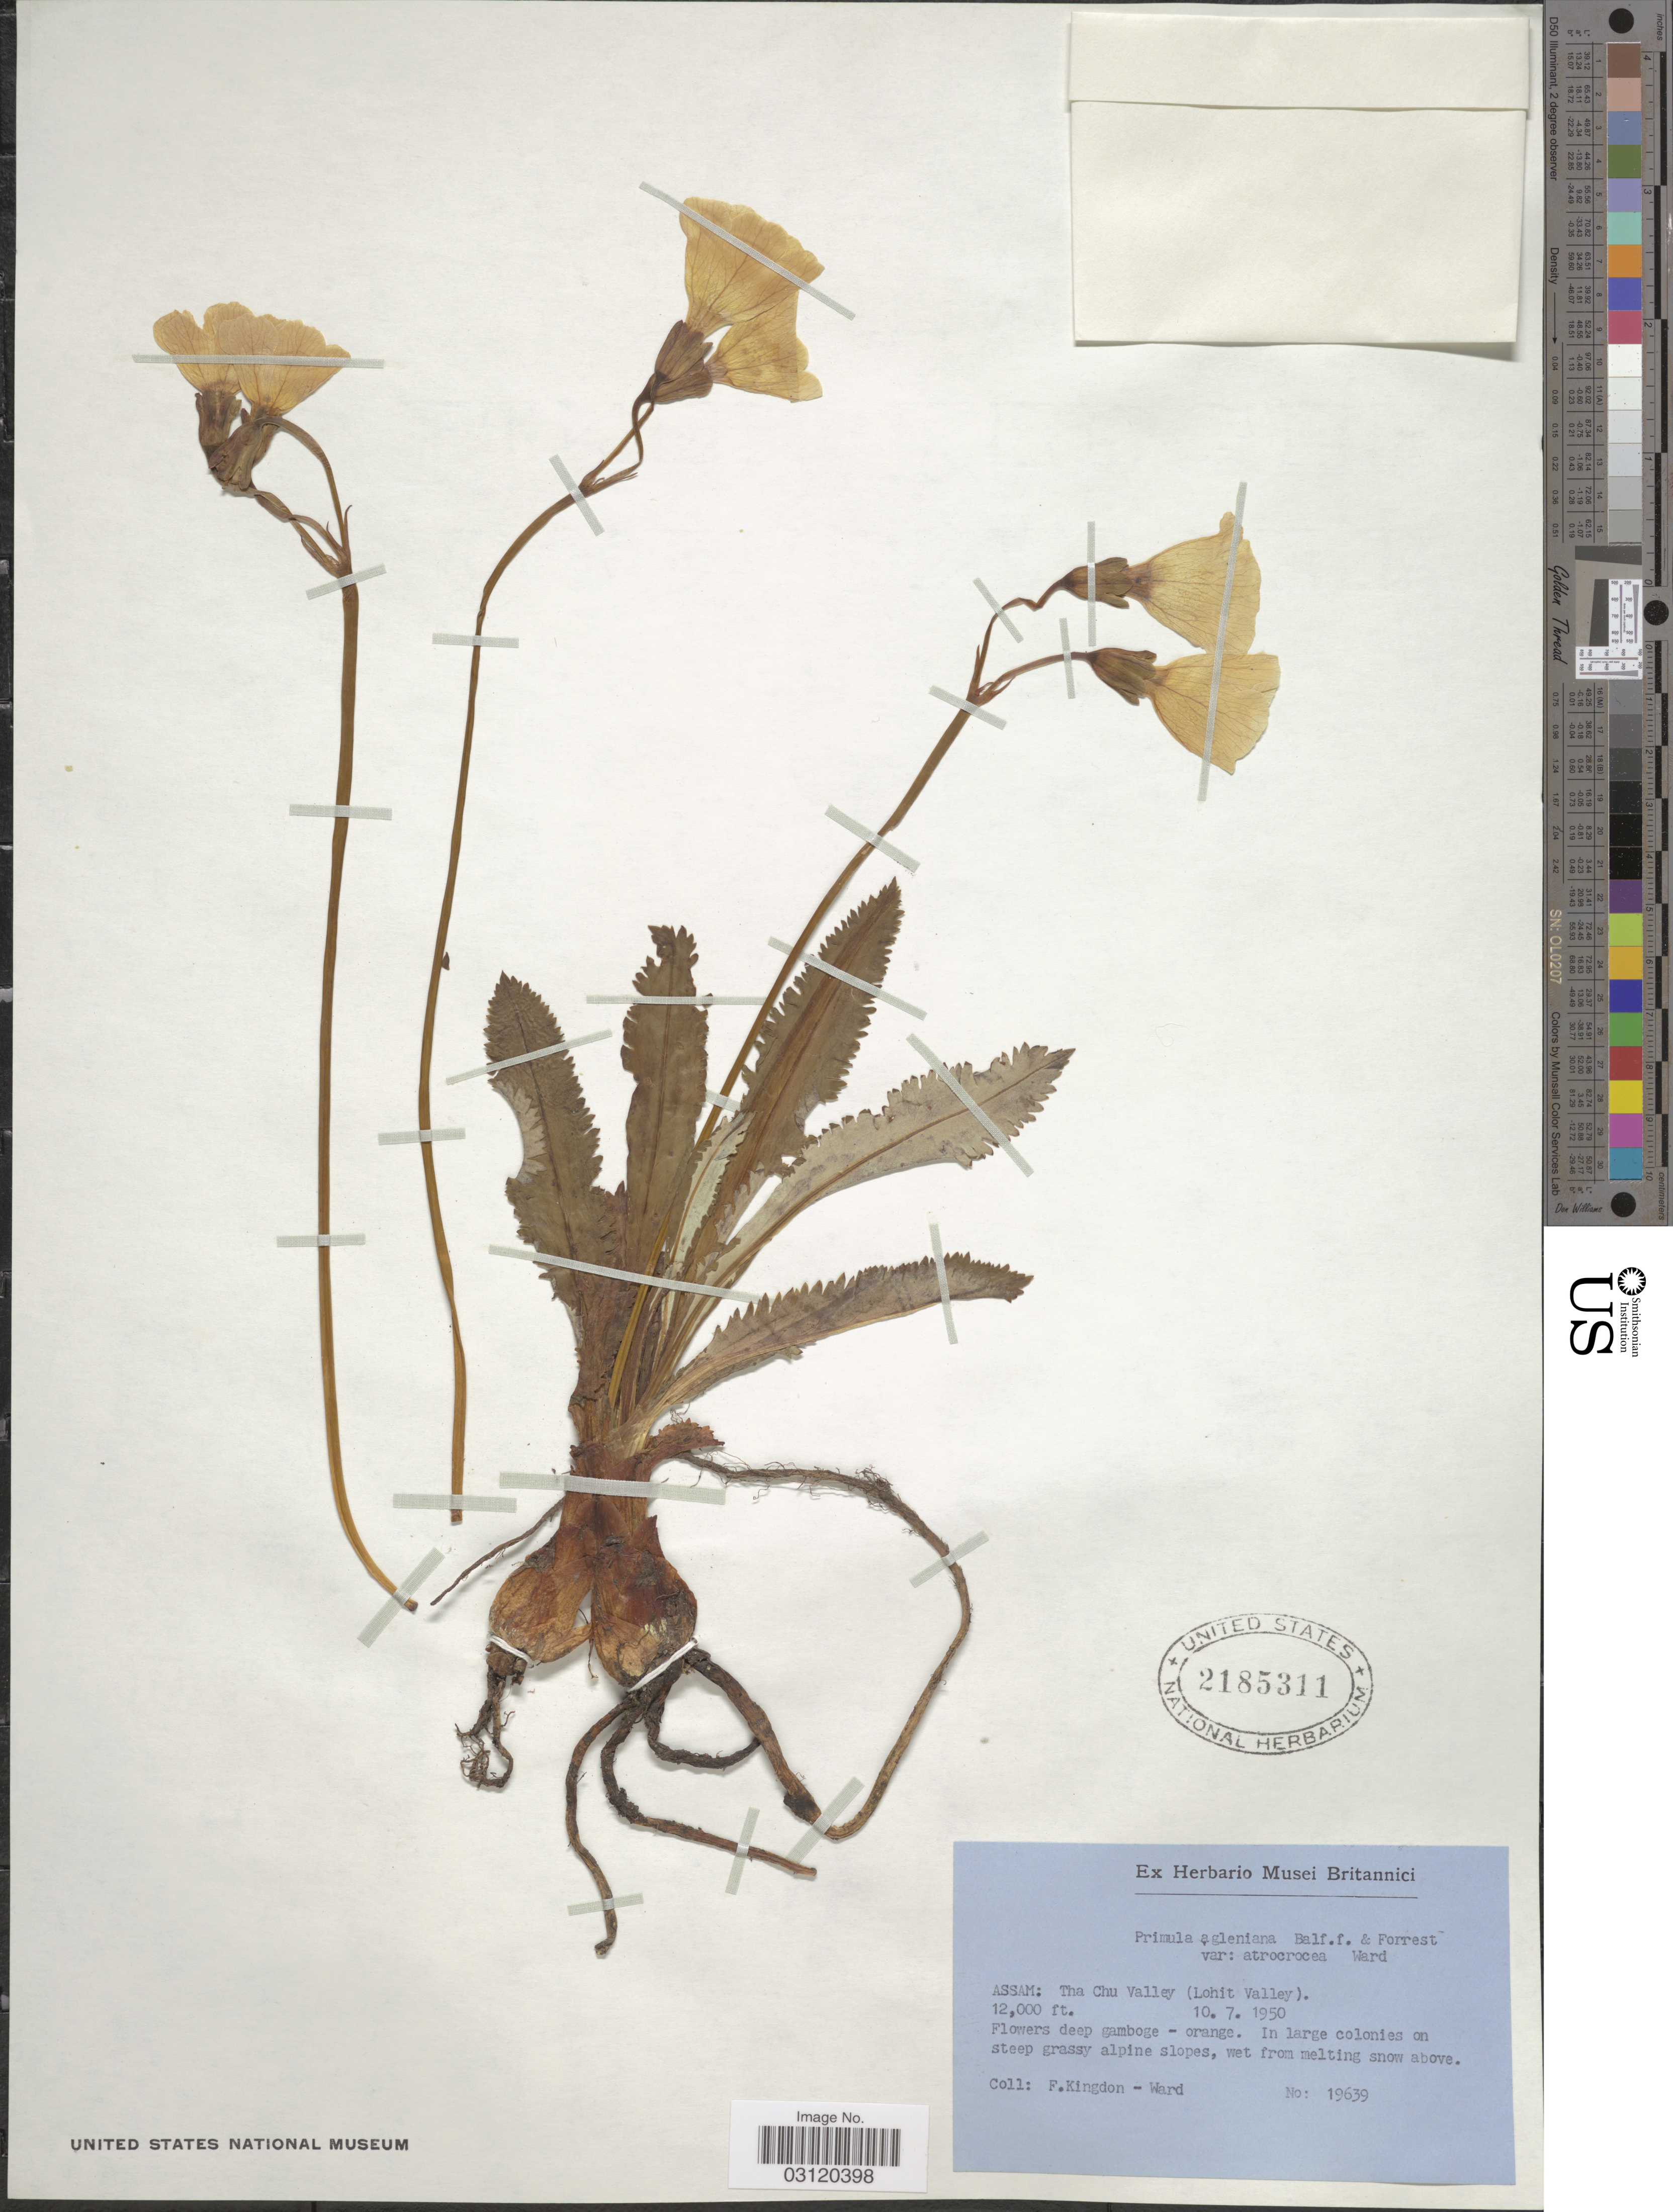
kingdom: Plantae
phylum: Tracheophyta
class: Magnoliopsida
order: Ericales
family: Primulaceae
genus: Primula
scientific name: Primula agleniana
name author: Balf. f. & Forrest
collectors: F. Kingdon Ward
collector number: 19639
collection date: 1950-07-10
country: India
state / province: Assam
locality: Assam: Tha Chu Valley (Lohit Valley).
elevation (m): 3658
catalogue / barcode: US 2185311